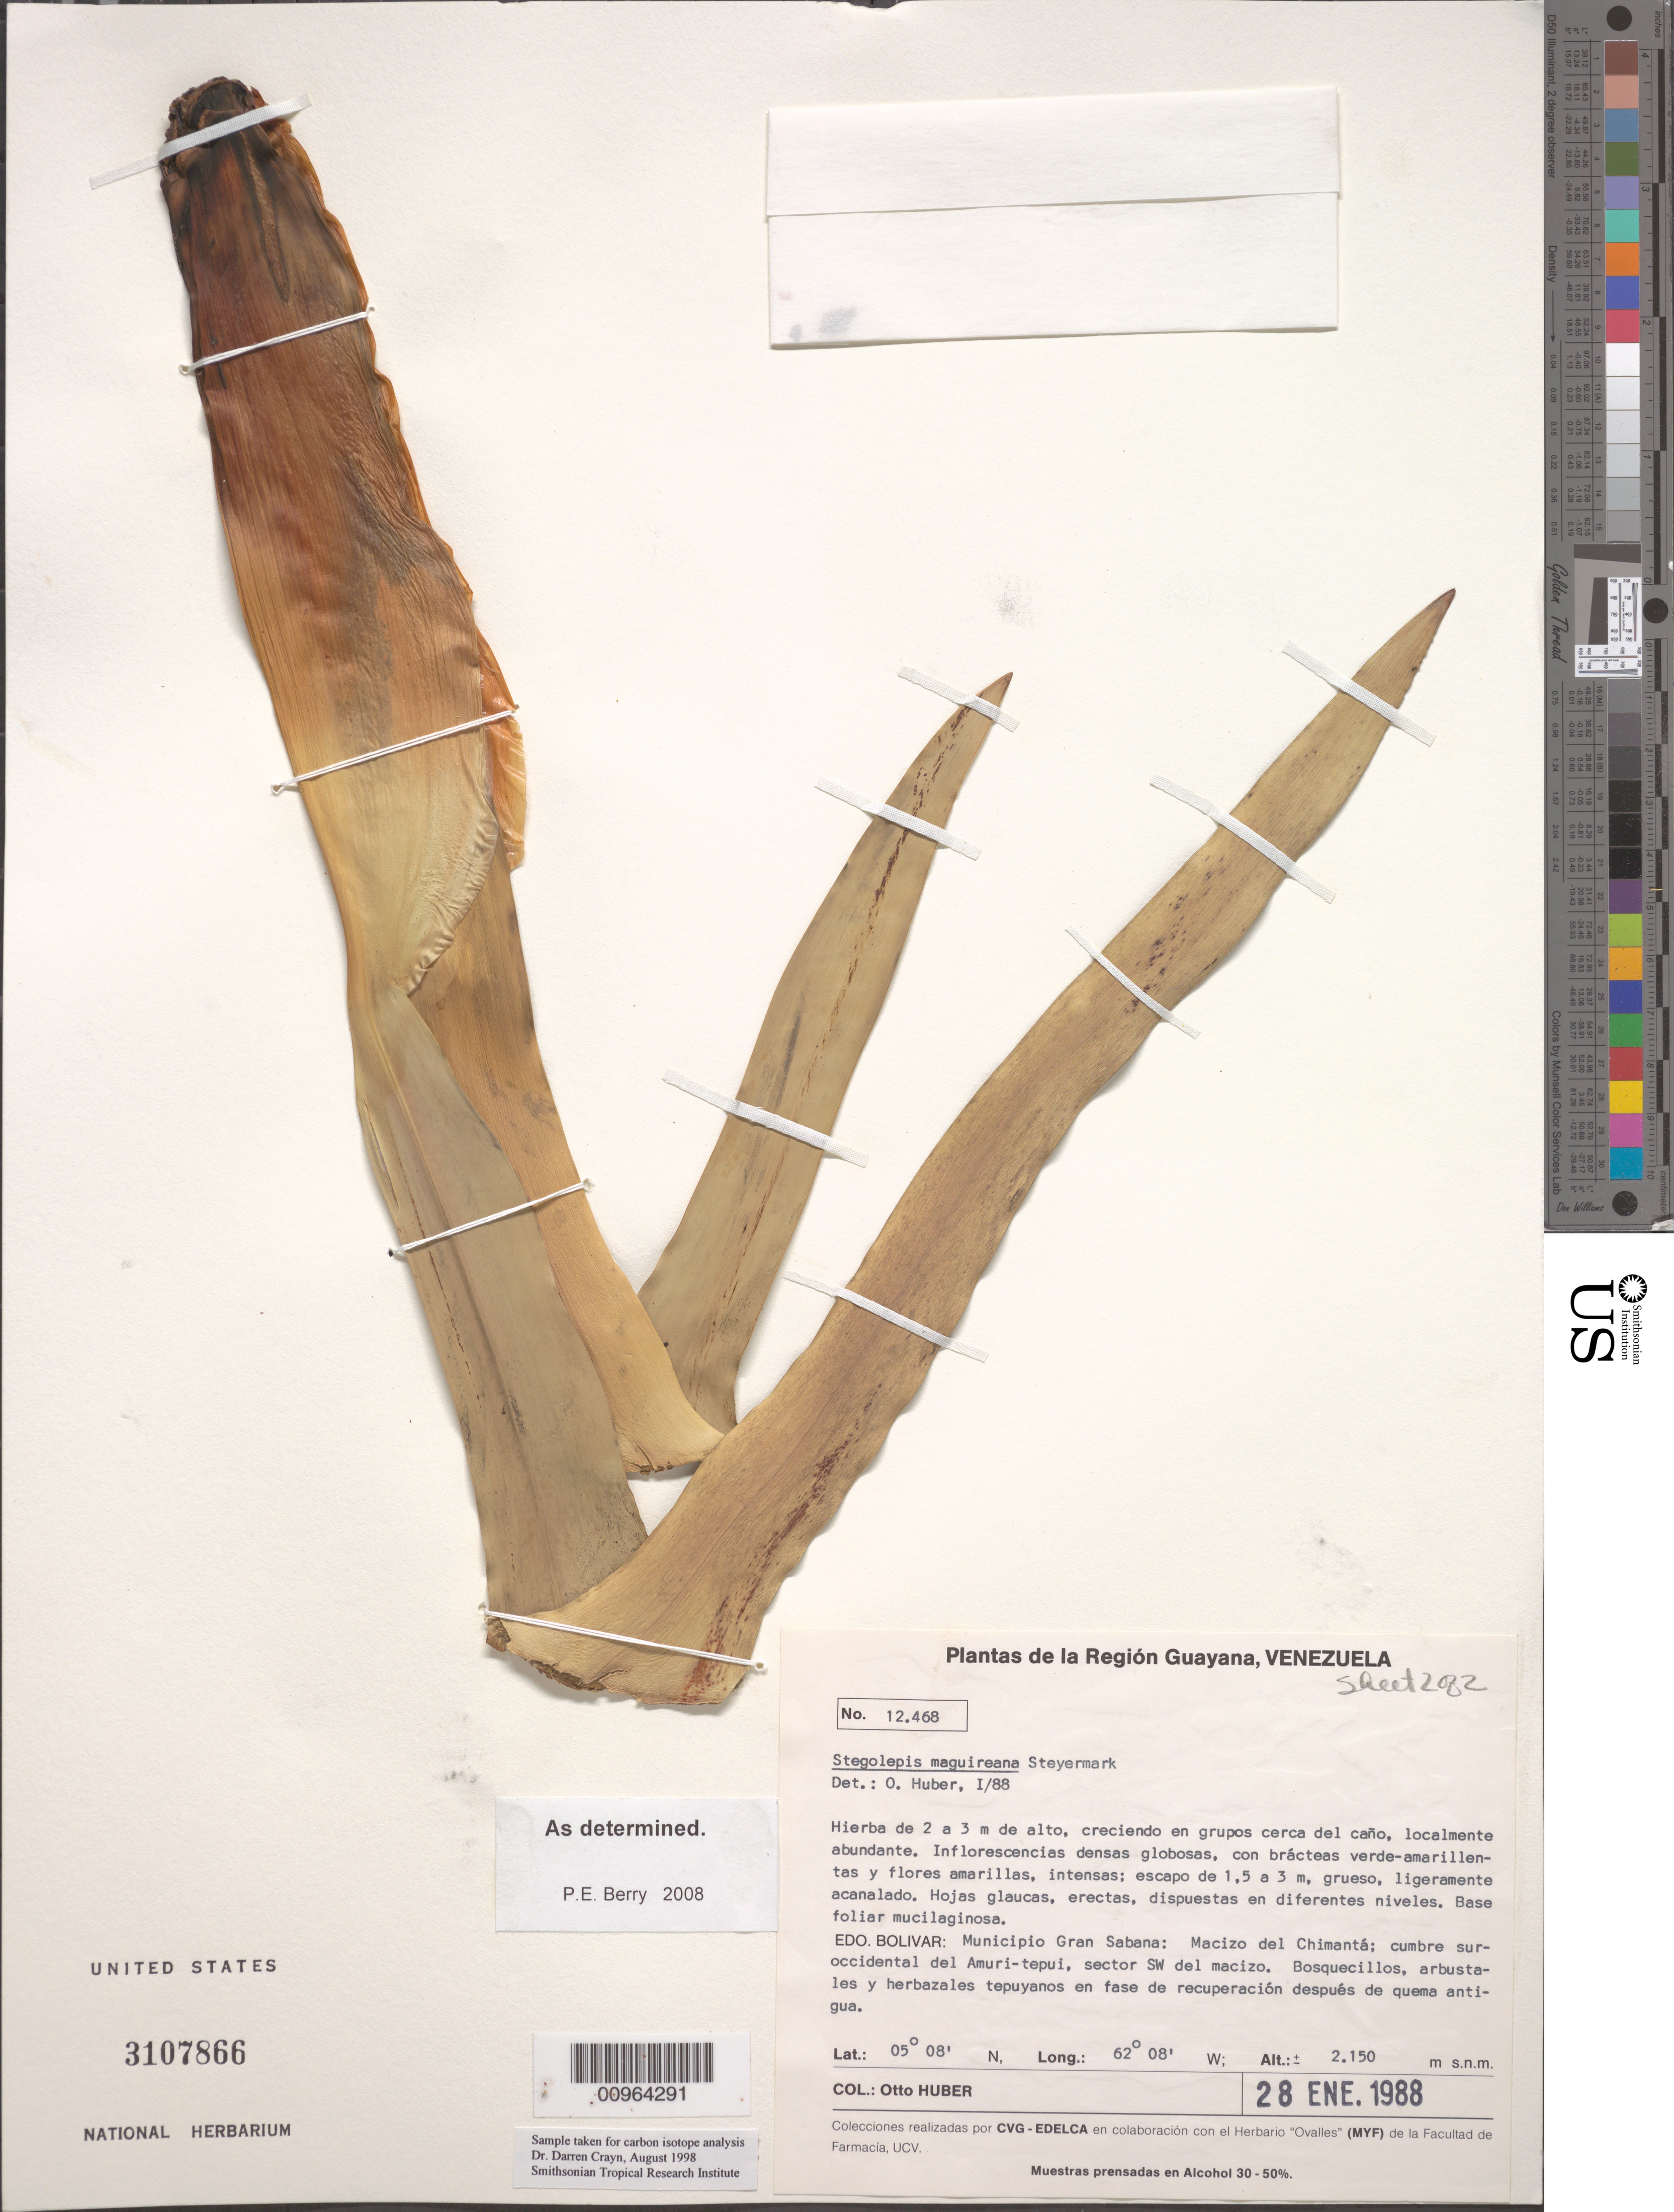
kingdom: Plantae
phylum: Tracheophyta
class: Liliopsida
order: Poales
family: Rapateaceae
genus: Stegolepis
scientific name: Stegolepis maguireana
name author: Steyerm.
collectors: O. Huber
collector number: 12468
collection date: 1988-01-28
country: Venezuela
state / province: Bolivar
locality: La región Guayana. Municipio Gran Sabana: Macizo del Chimantá; cumbre sur-occidental del Amuri-tepui, sector SW del macizo.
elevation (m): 2150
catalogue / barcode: US 3107866